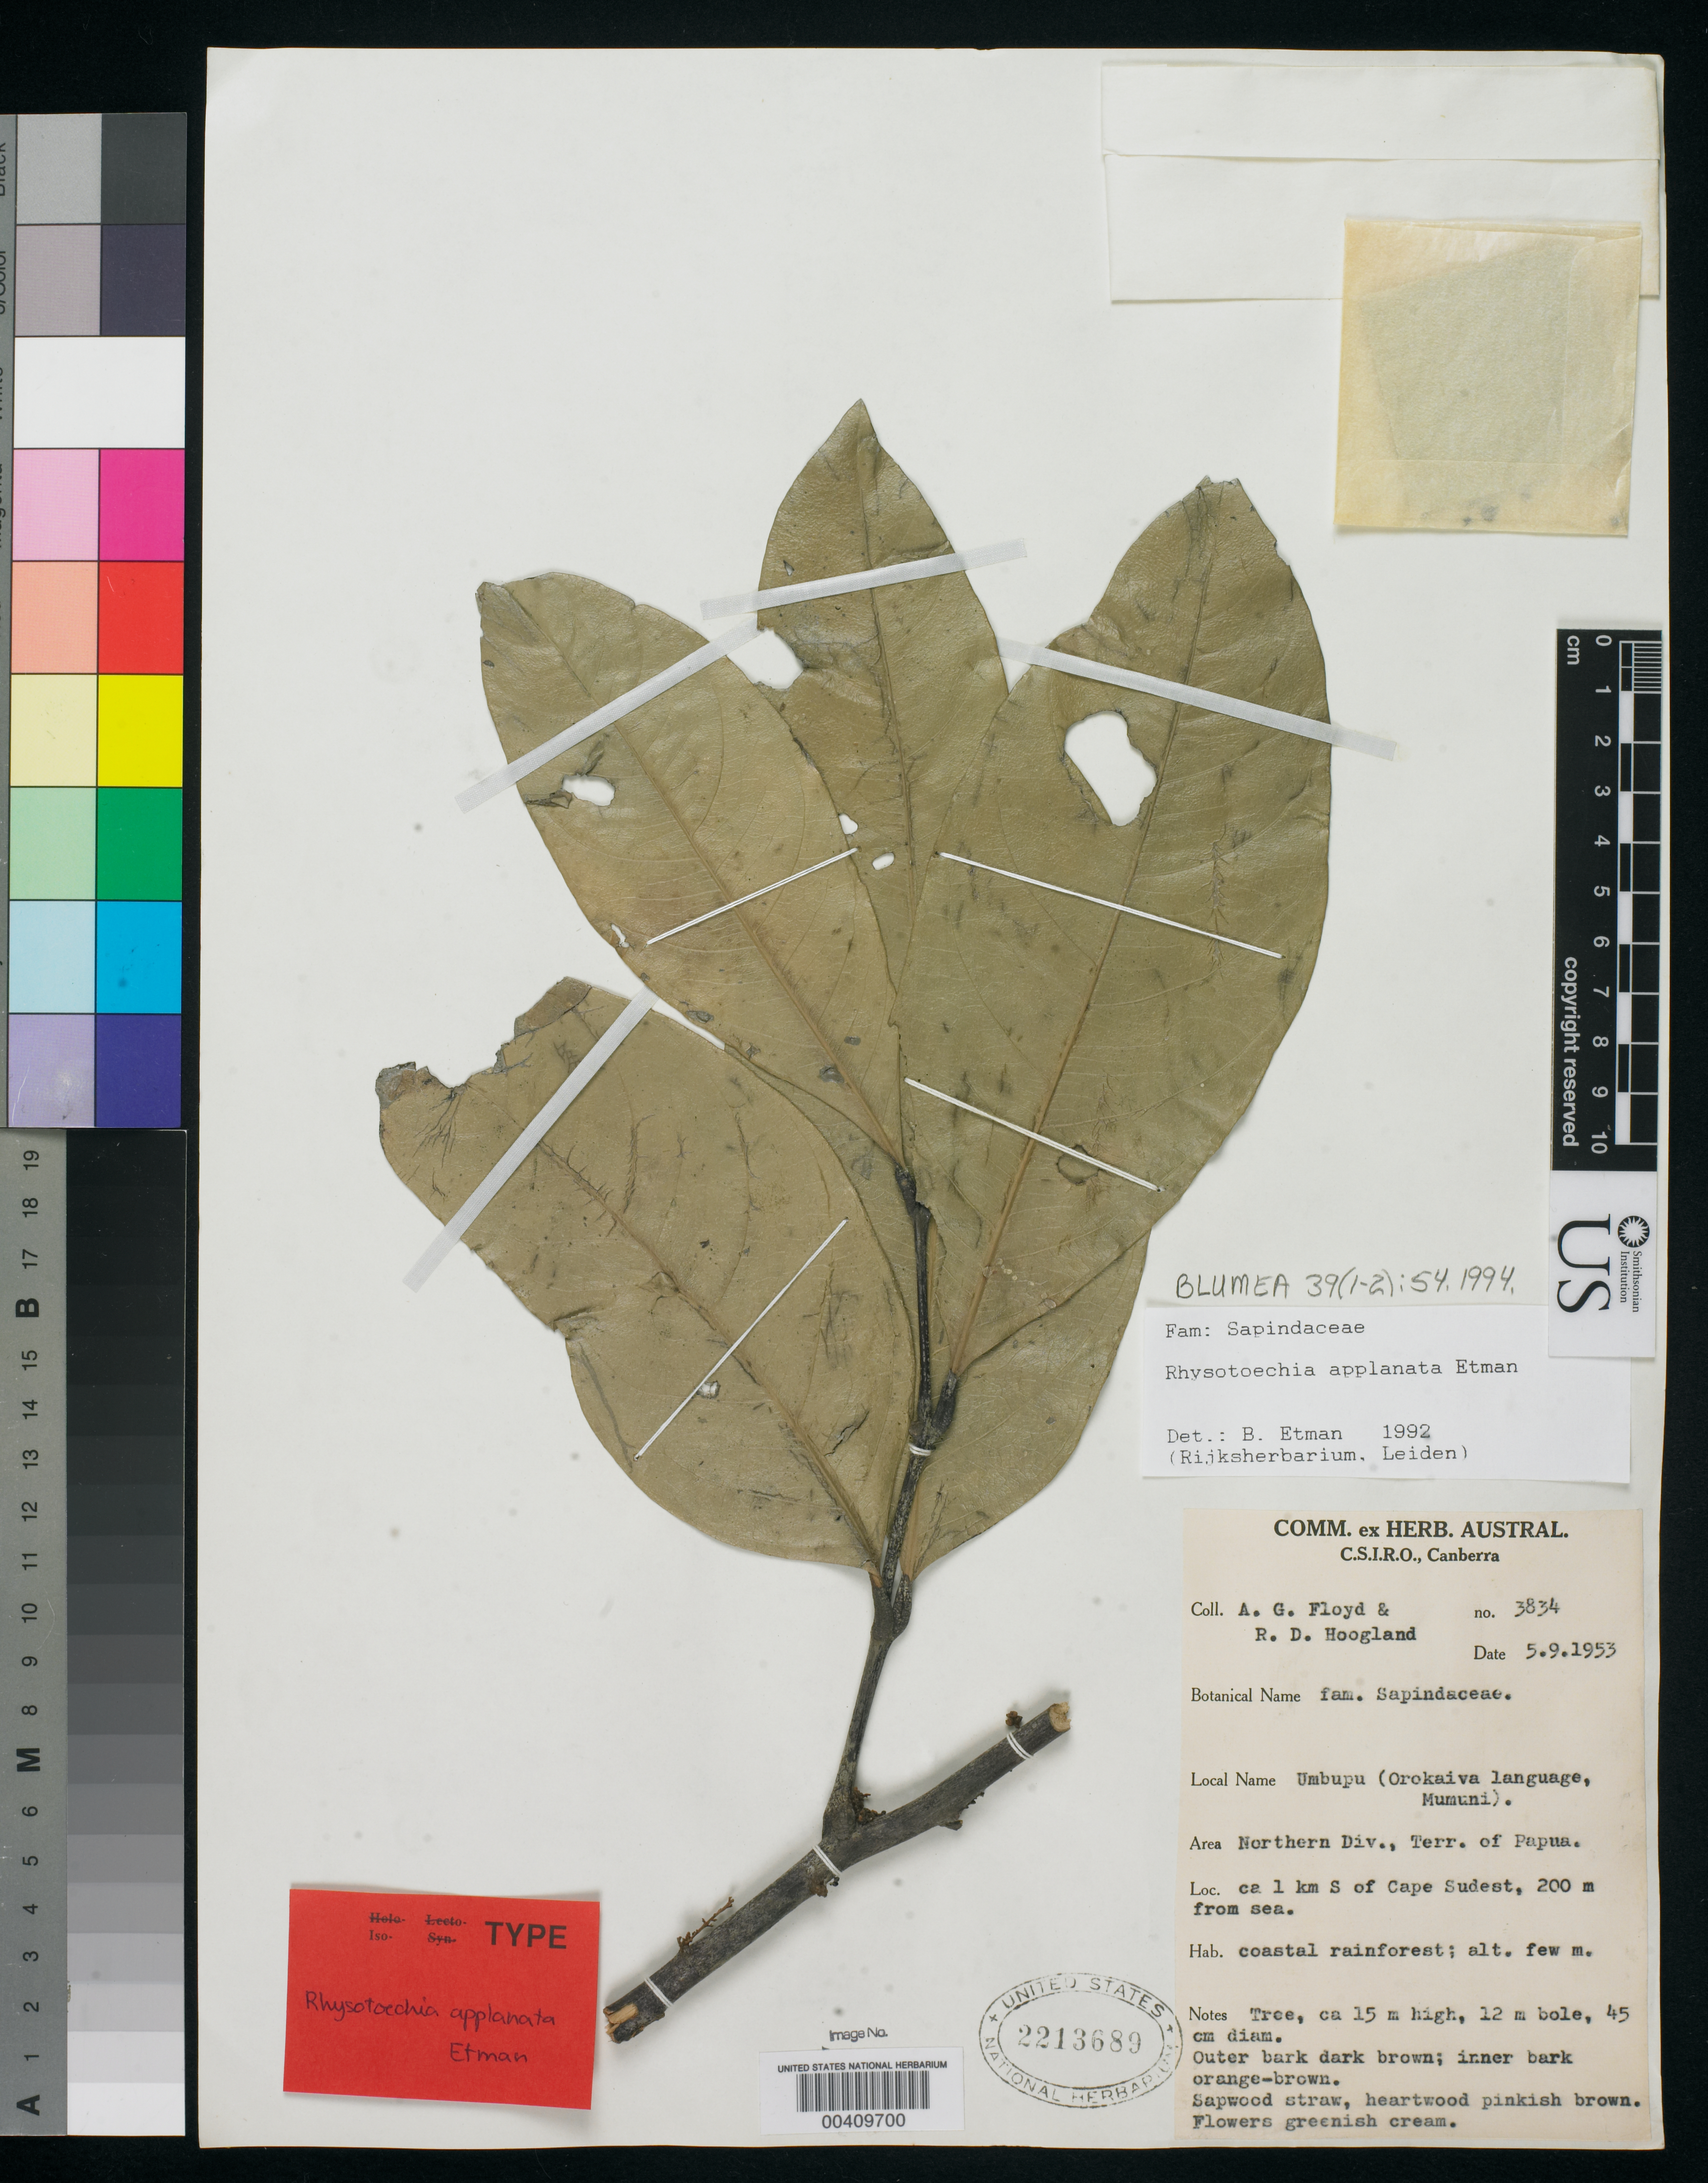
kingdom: Plantae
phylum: Tracheophyta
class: Magnoliopsida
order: Sapindales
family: Sapindaceae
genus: Rhysotoechia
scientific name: Rhysotoechia applanata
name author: Etman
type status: Isotype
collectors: A. G. Floyd & R. D. Hoogland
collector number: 3834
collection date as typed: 05 Sep 1953 or 09 May 1939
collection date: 1939-05-09 or 1953-09-05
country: Papua New Guinea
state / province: Northern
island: New Guinea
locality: Ca. 1 km S of Cape Sudest, 200 Sudest, m. from sea.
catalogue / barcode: US 2213689